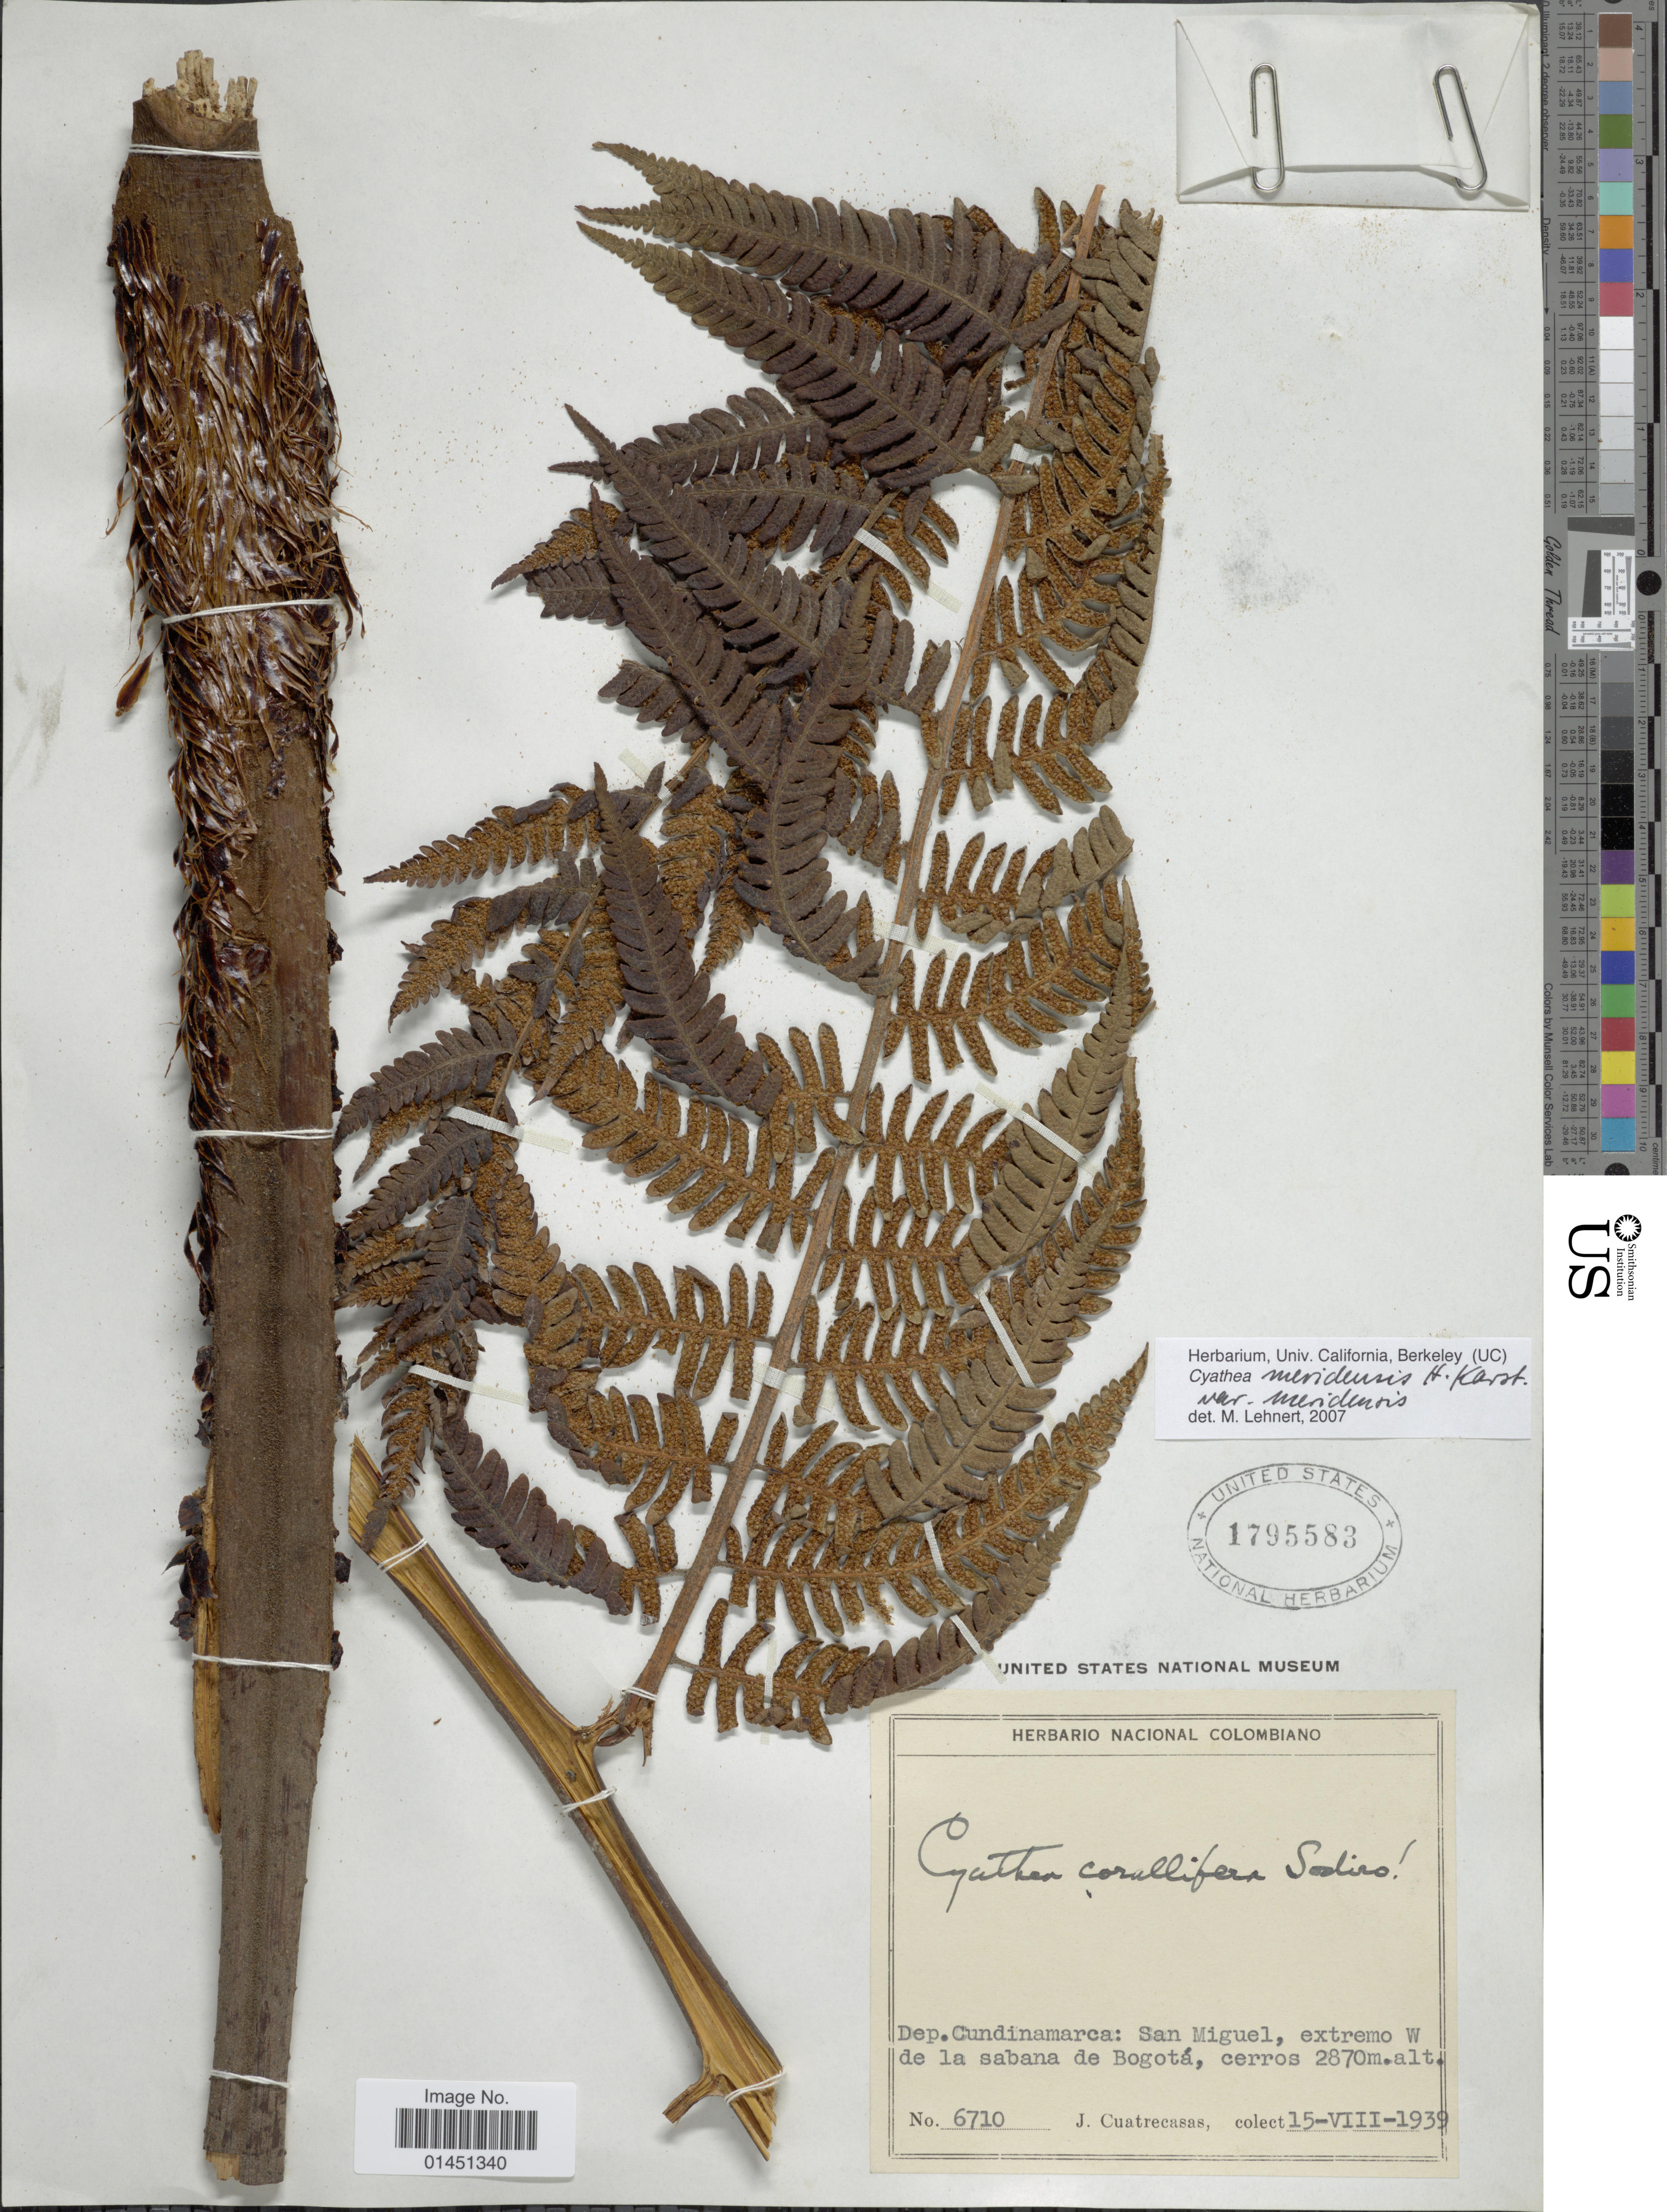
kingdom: Plantae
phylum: Tracheophyta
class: Polypodiopsida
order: Cyatheales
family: Cyatheaceae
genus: Cyathea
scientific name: Cyathea corallifera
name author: Sodiro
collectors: J. Cuatrecasas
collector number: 6710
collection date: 1939-08-15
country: Colombia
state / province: Cundinamarca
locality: San Miguel, extremo W de la sabana de Bogota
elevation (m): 2870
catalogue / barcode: US 1795583